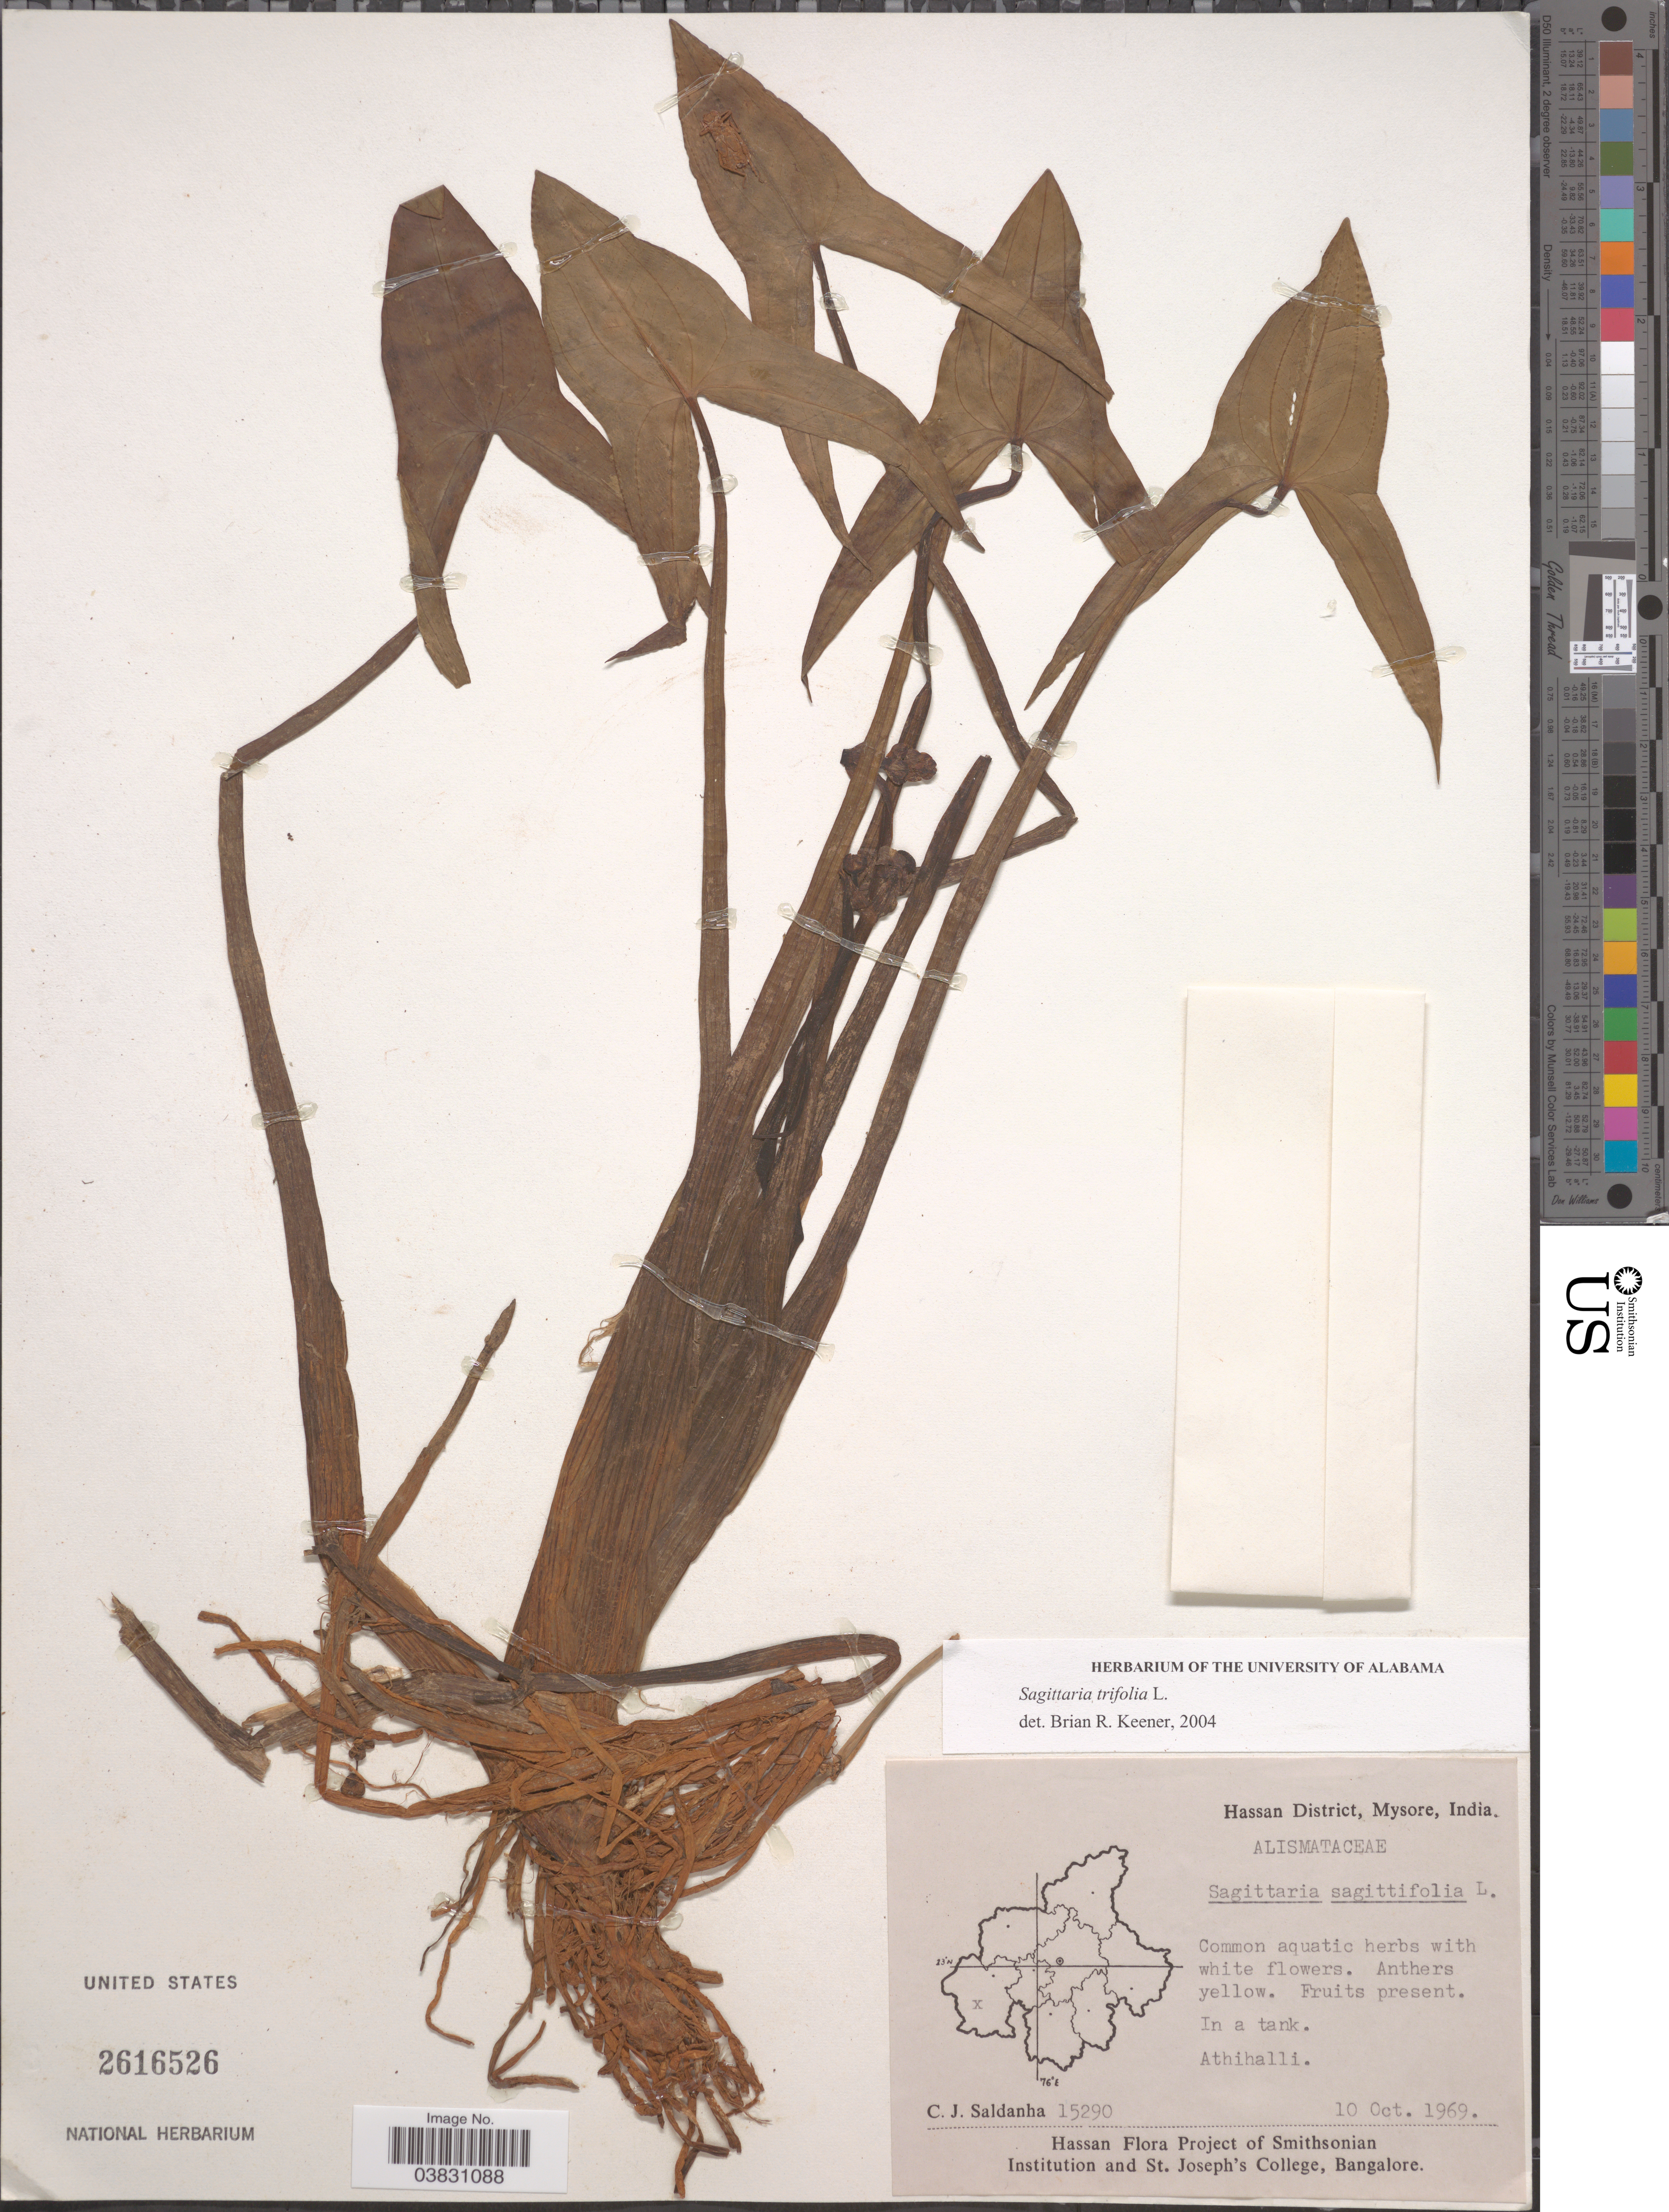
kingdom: Plantae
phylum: Tracheophyta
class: Liliopsida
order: Alismatales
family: Alismataceae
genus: Sagittaria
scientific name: Sagittaria trifolia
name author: L.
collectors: C. J. Saldanha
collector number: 15290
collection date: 1969-10-10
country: India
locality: Hassan District, Mysore. Athihalli.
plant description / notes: Leaf tissue sampled for DNA sequencing.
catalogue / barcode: US 2616526